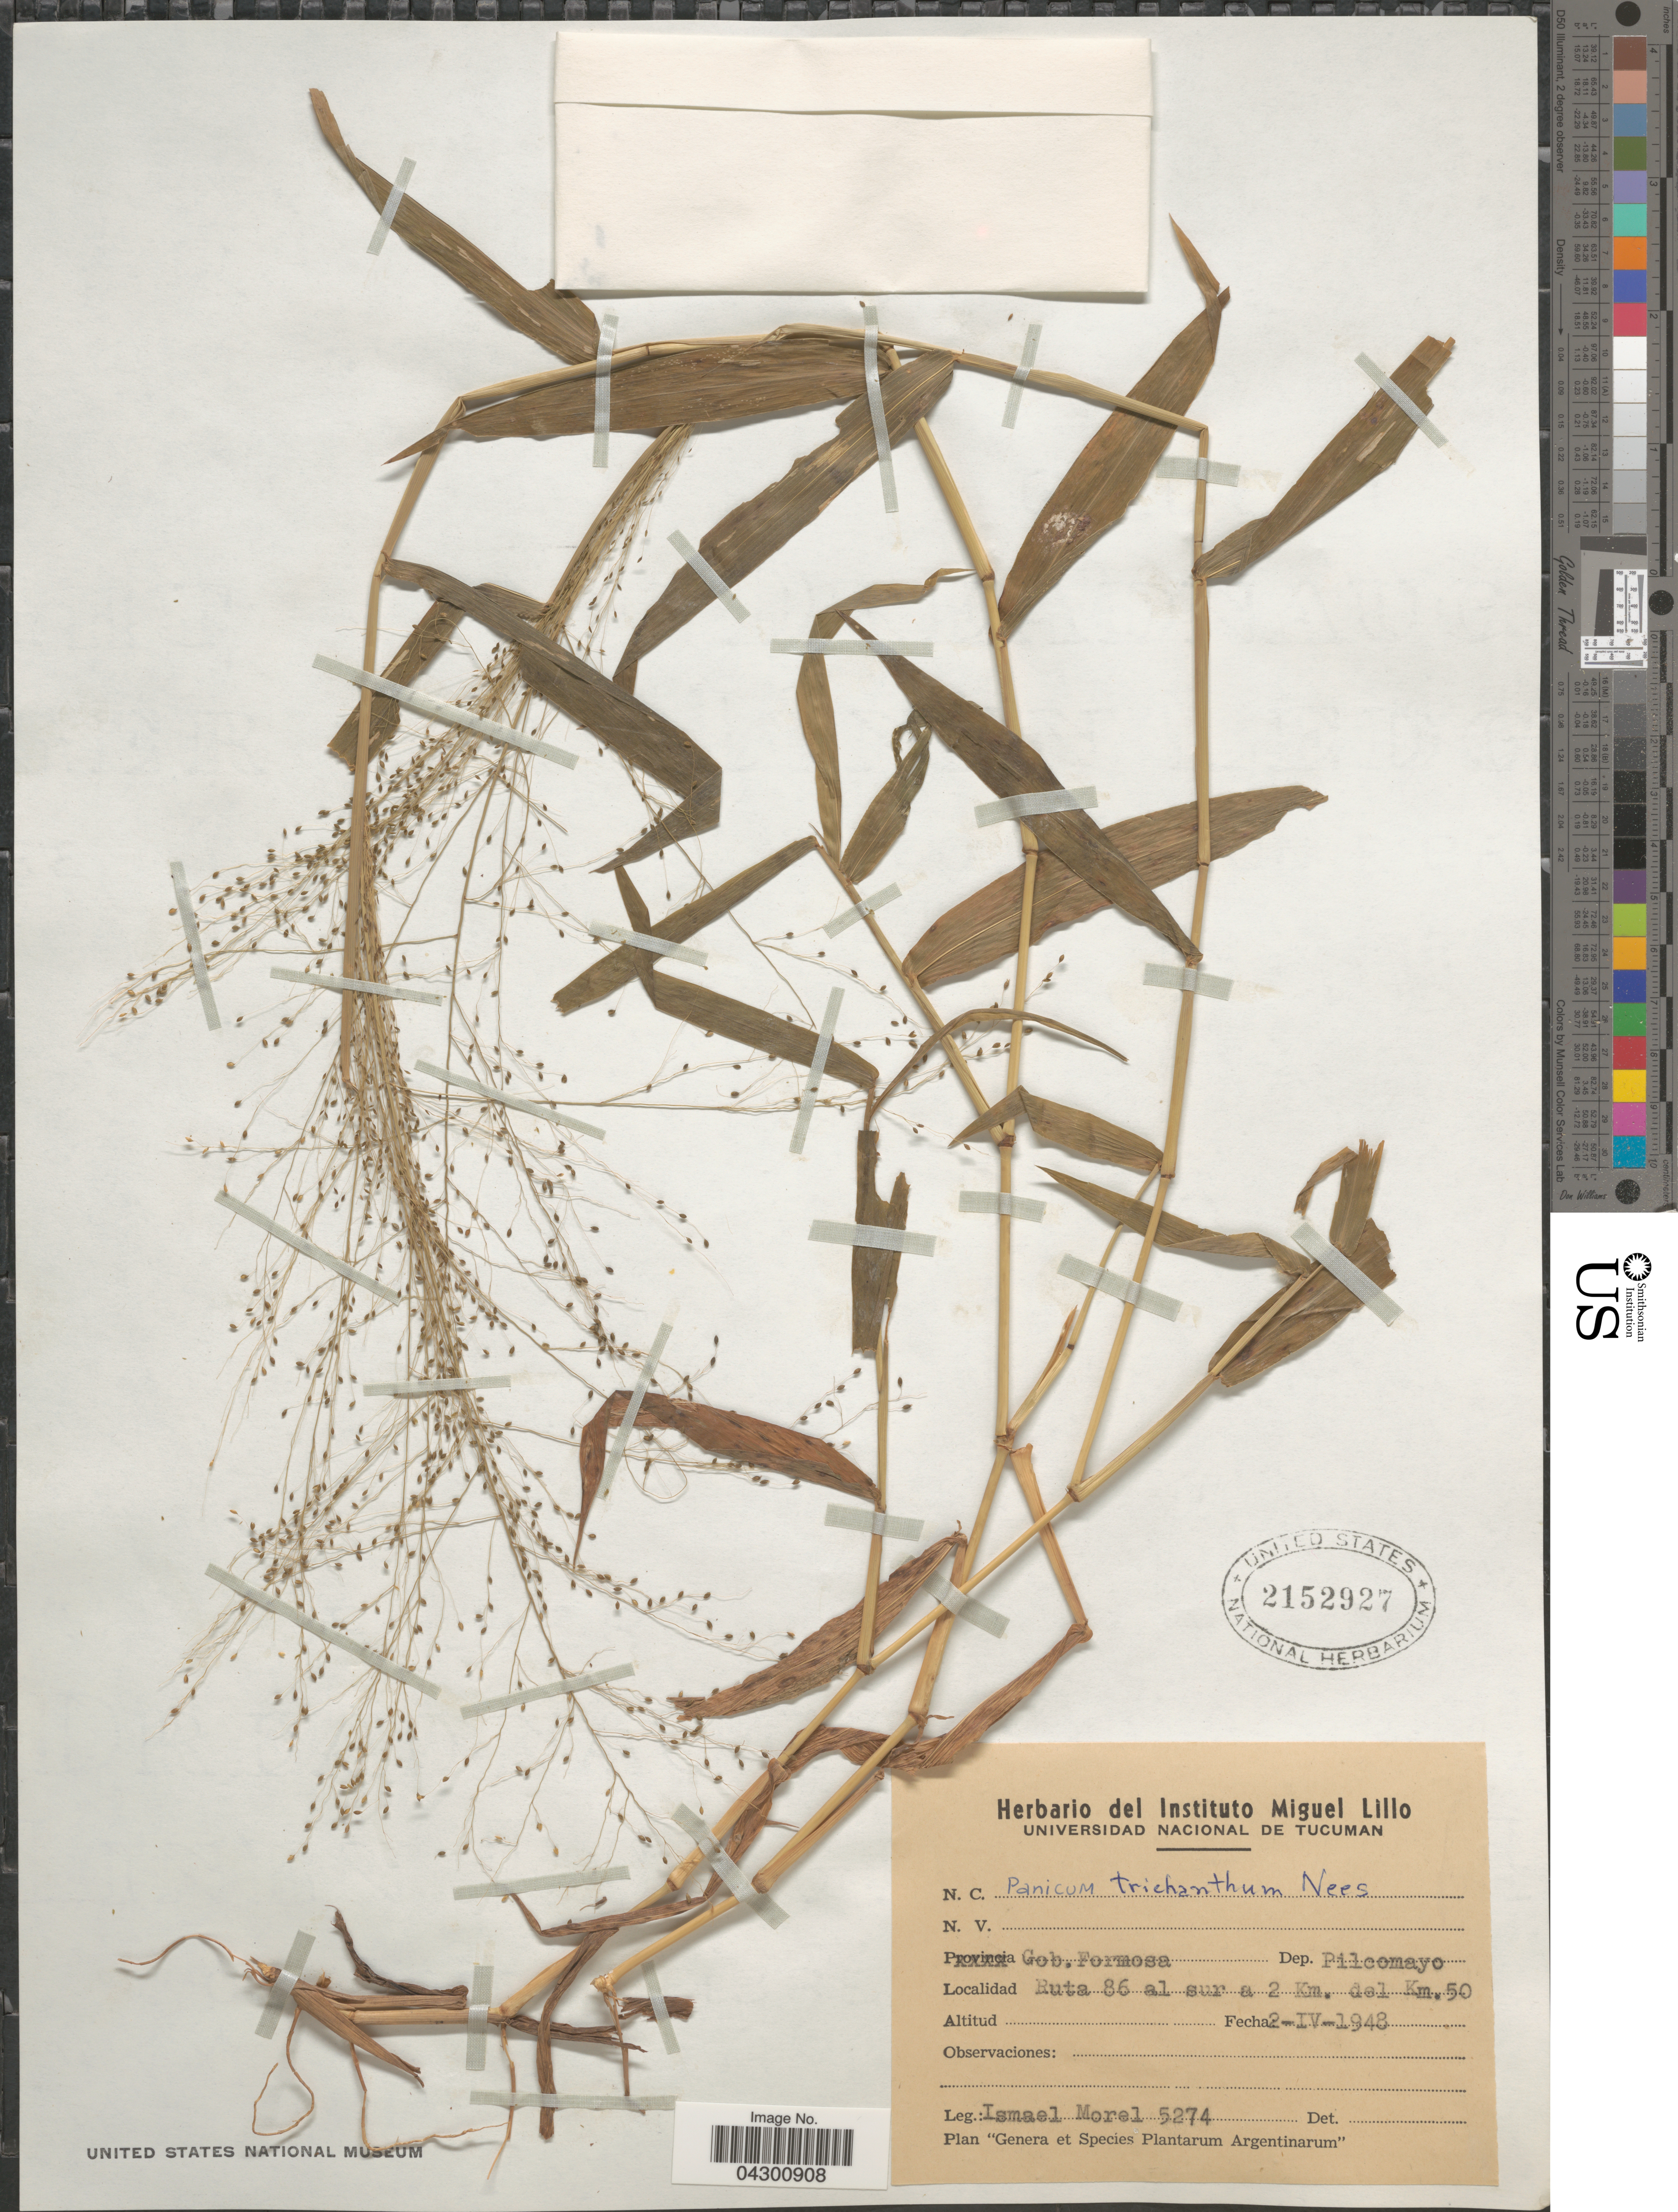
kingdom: Plantae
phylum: Tracheophyta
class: Liliopsida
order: Poales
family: Poaceae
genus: Panicum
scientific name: Panicum trichanthum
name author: Nees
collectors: I. Morel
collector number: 5274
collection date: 1948-04-02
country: Argentina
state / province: Formosa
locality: Gob. Formosa Dep. Pilcomayo. Ruta 86 al sur a 2 Km. del Km.50.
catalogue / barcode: US 2152927